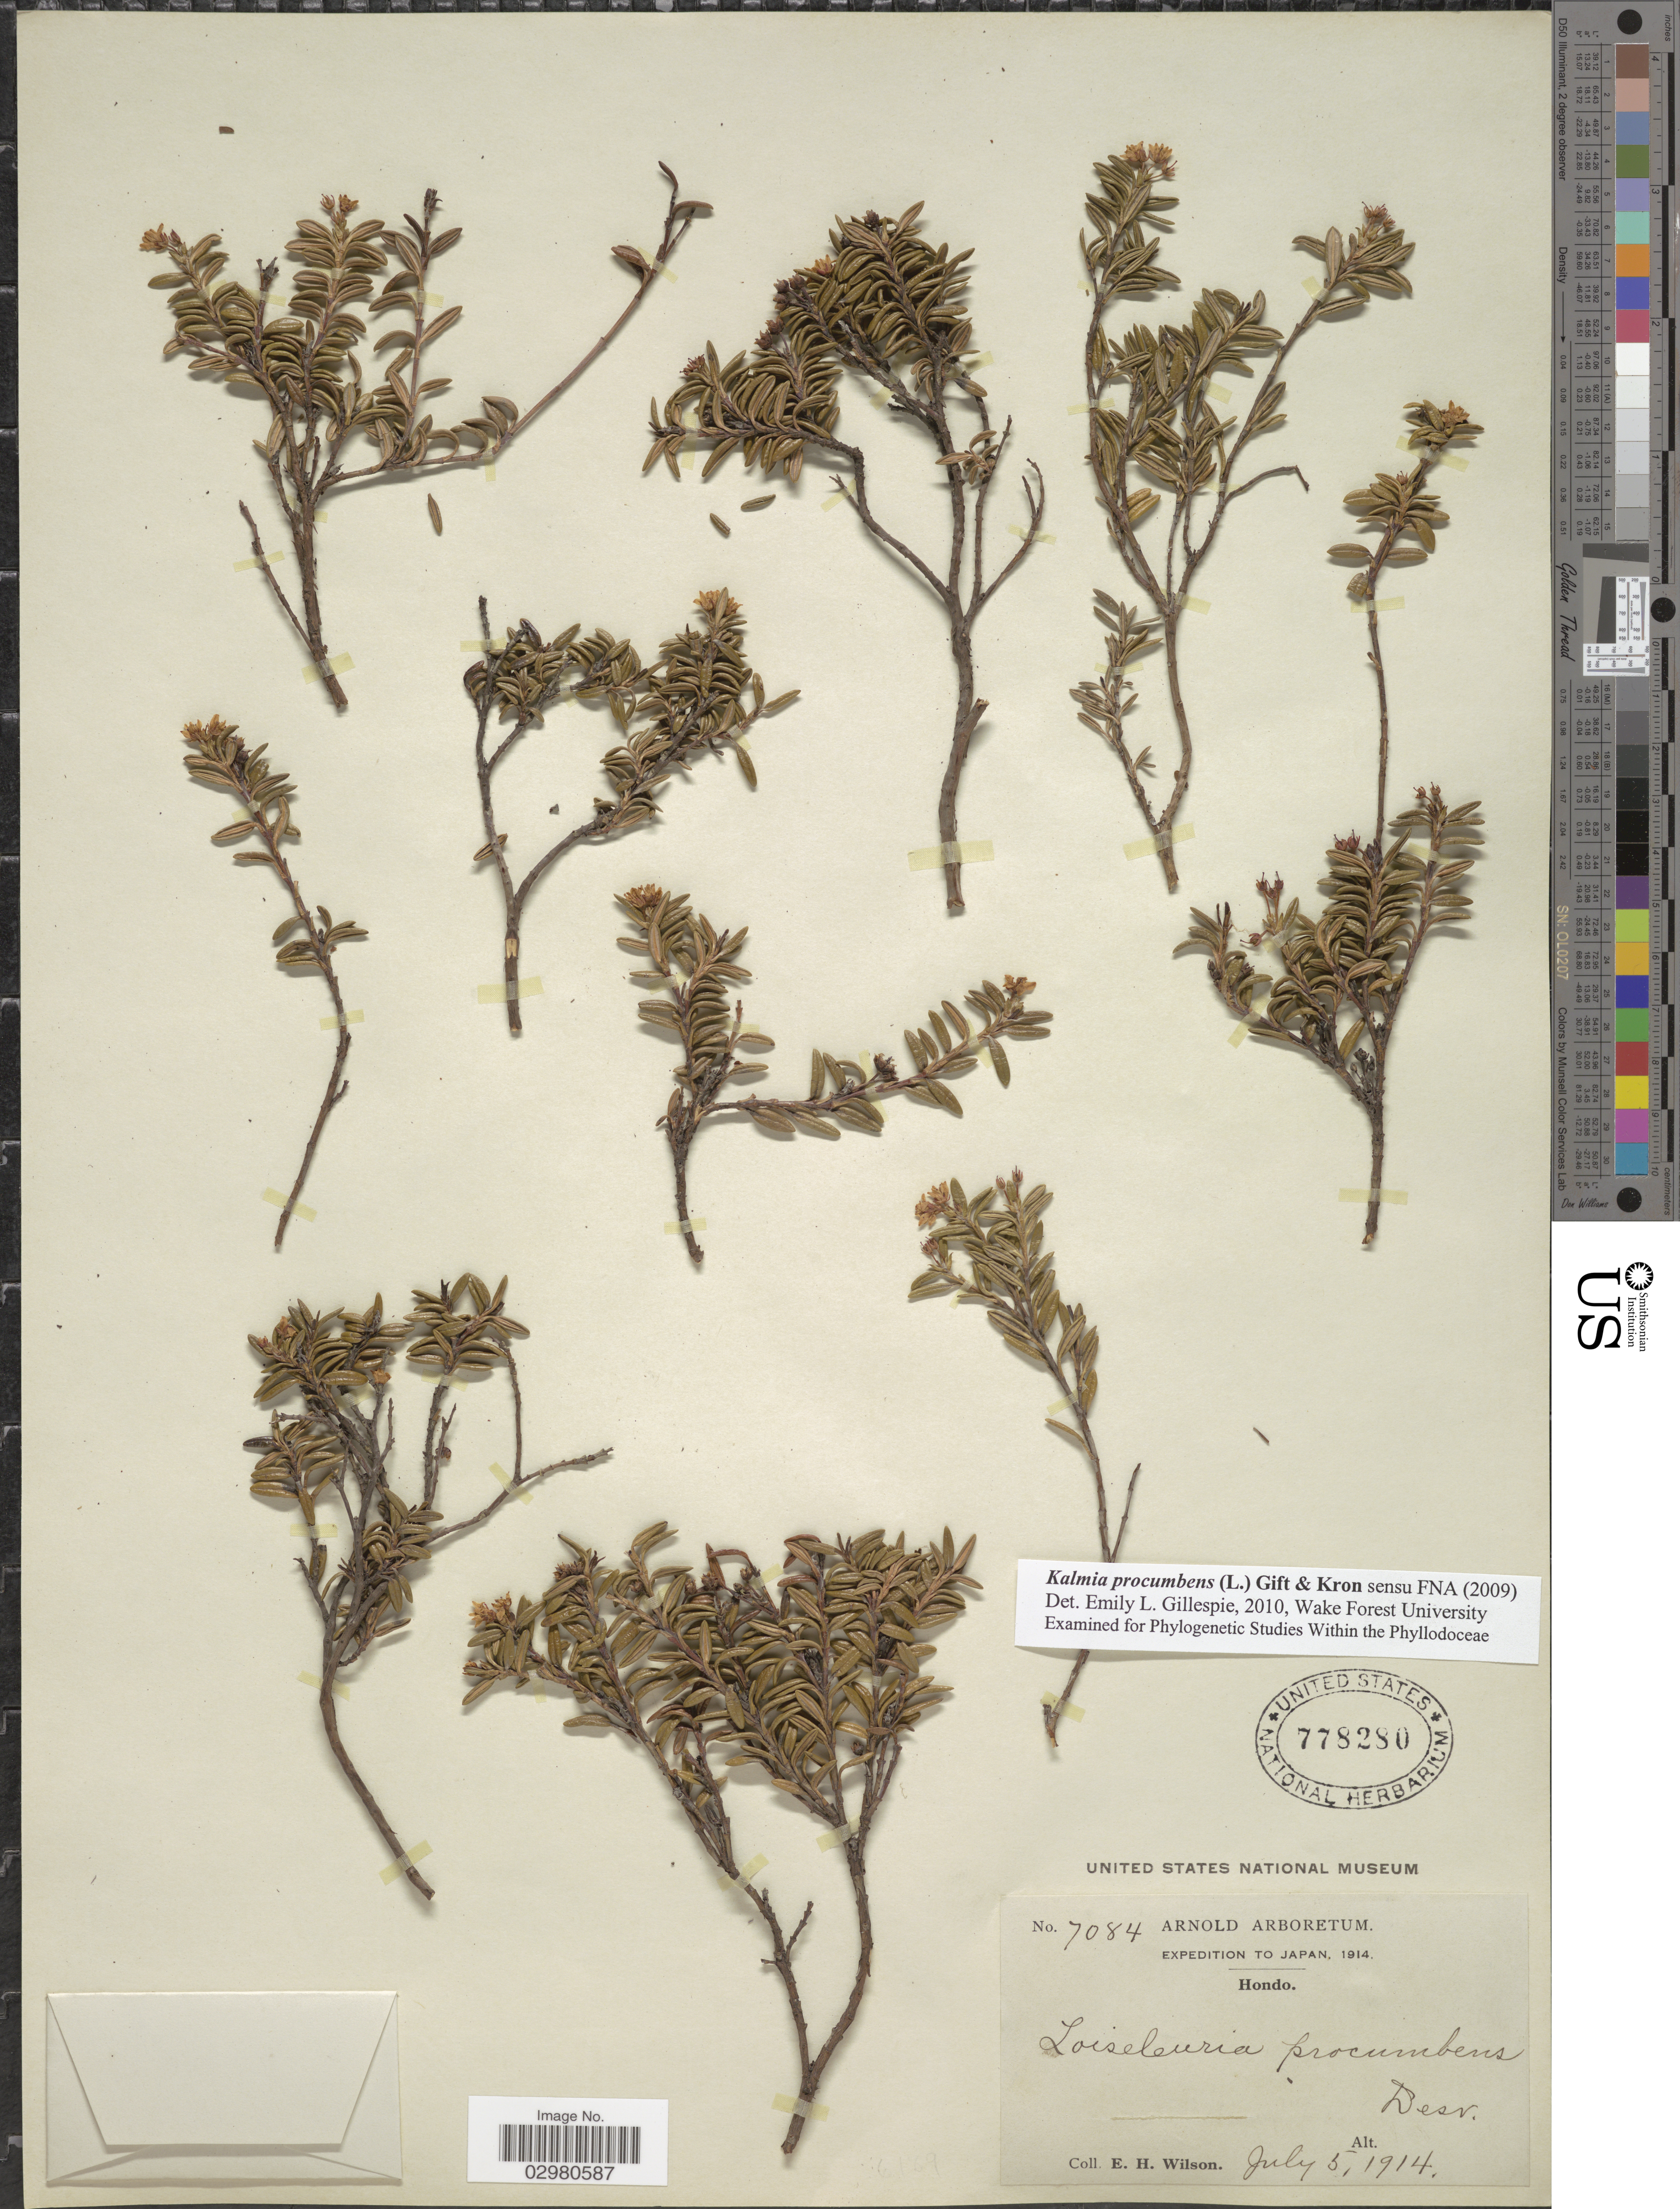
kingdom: Plantae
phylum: Tracheophyta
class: Magnoliopsida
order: Ericales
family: Ericaceae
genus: Loiseleuria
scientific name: Loiseleuria procumbens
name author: (L.) Desv.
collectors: E. Wilson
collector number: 7084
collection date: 1914-07-05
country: Japan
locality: Hondo.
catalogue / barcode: US 778280